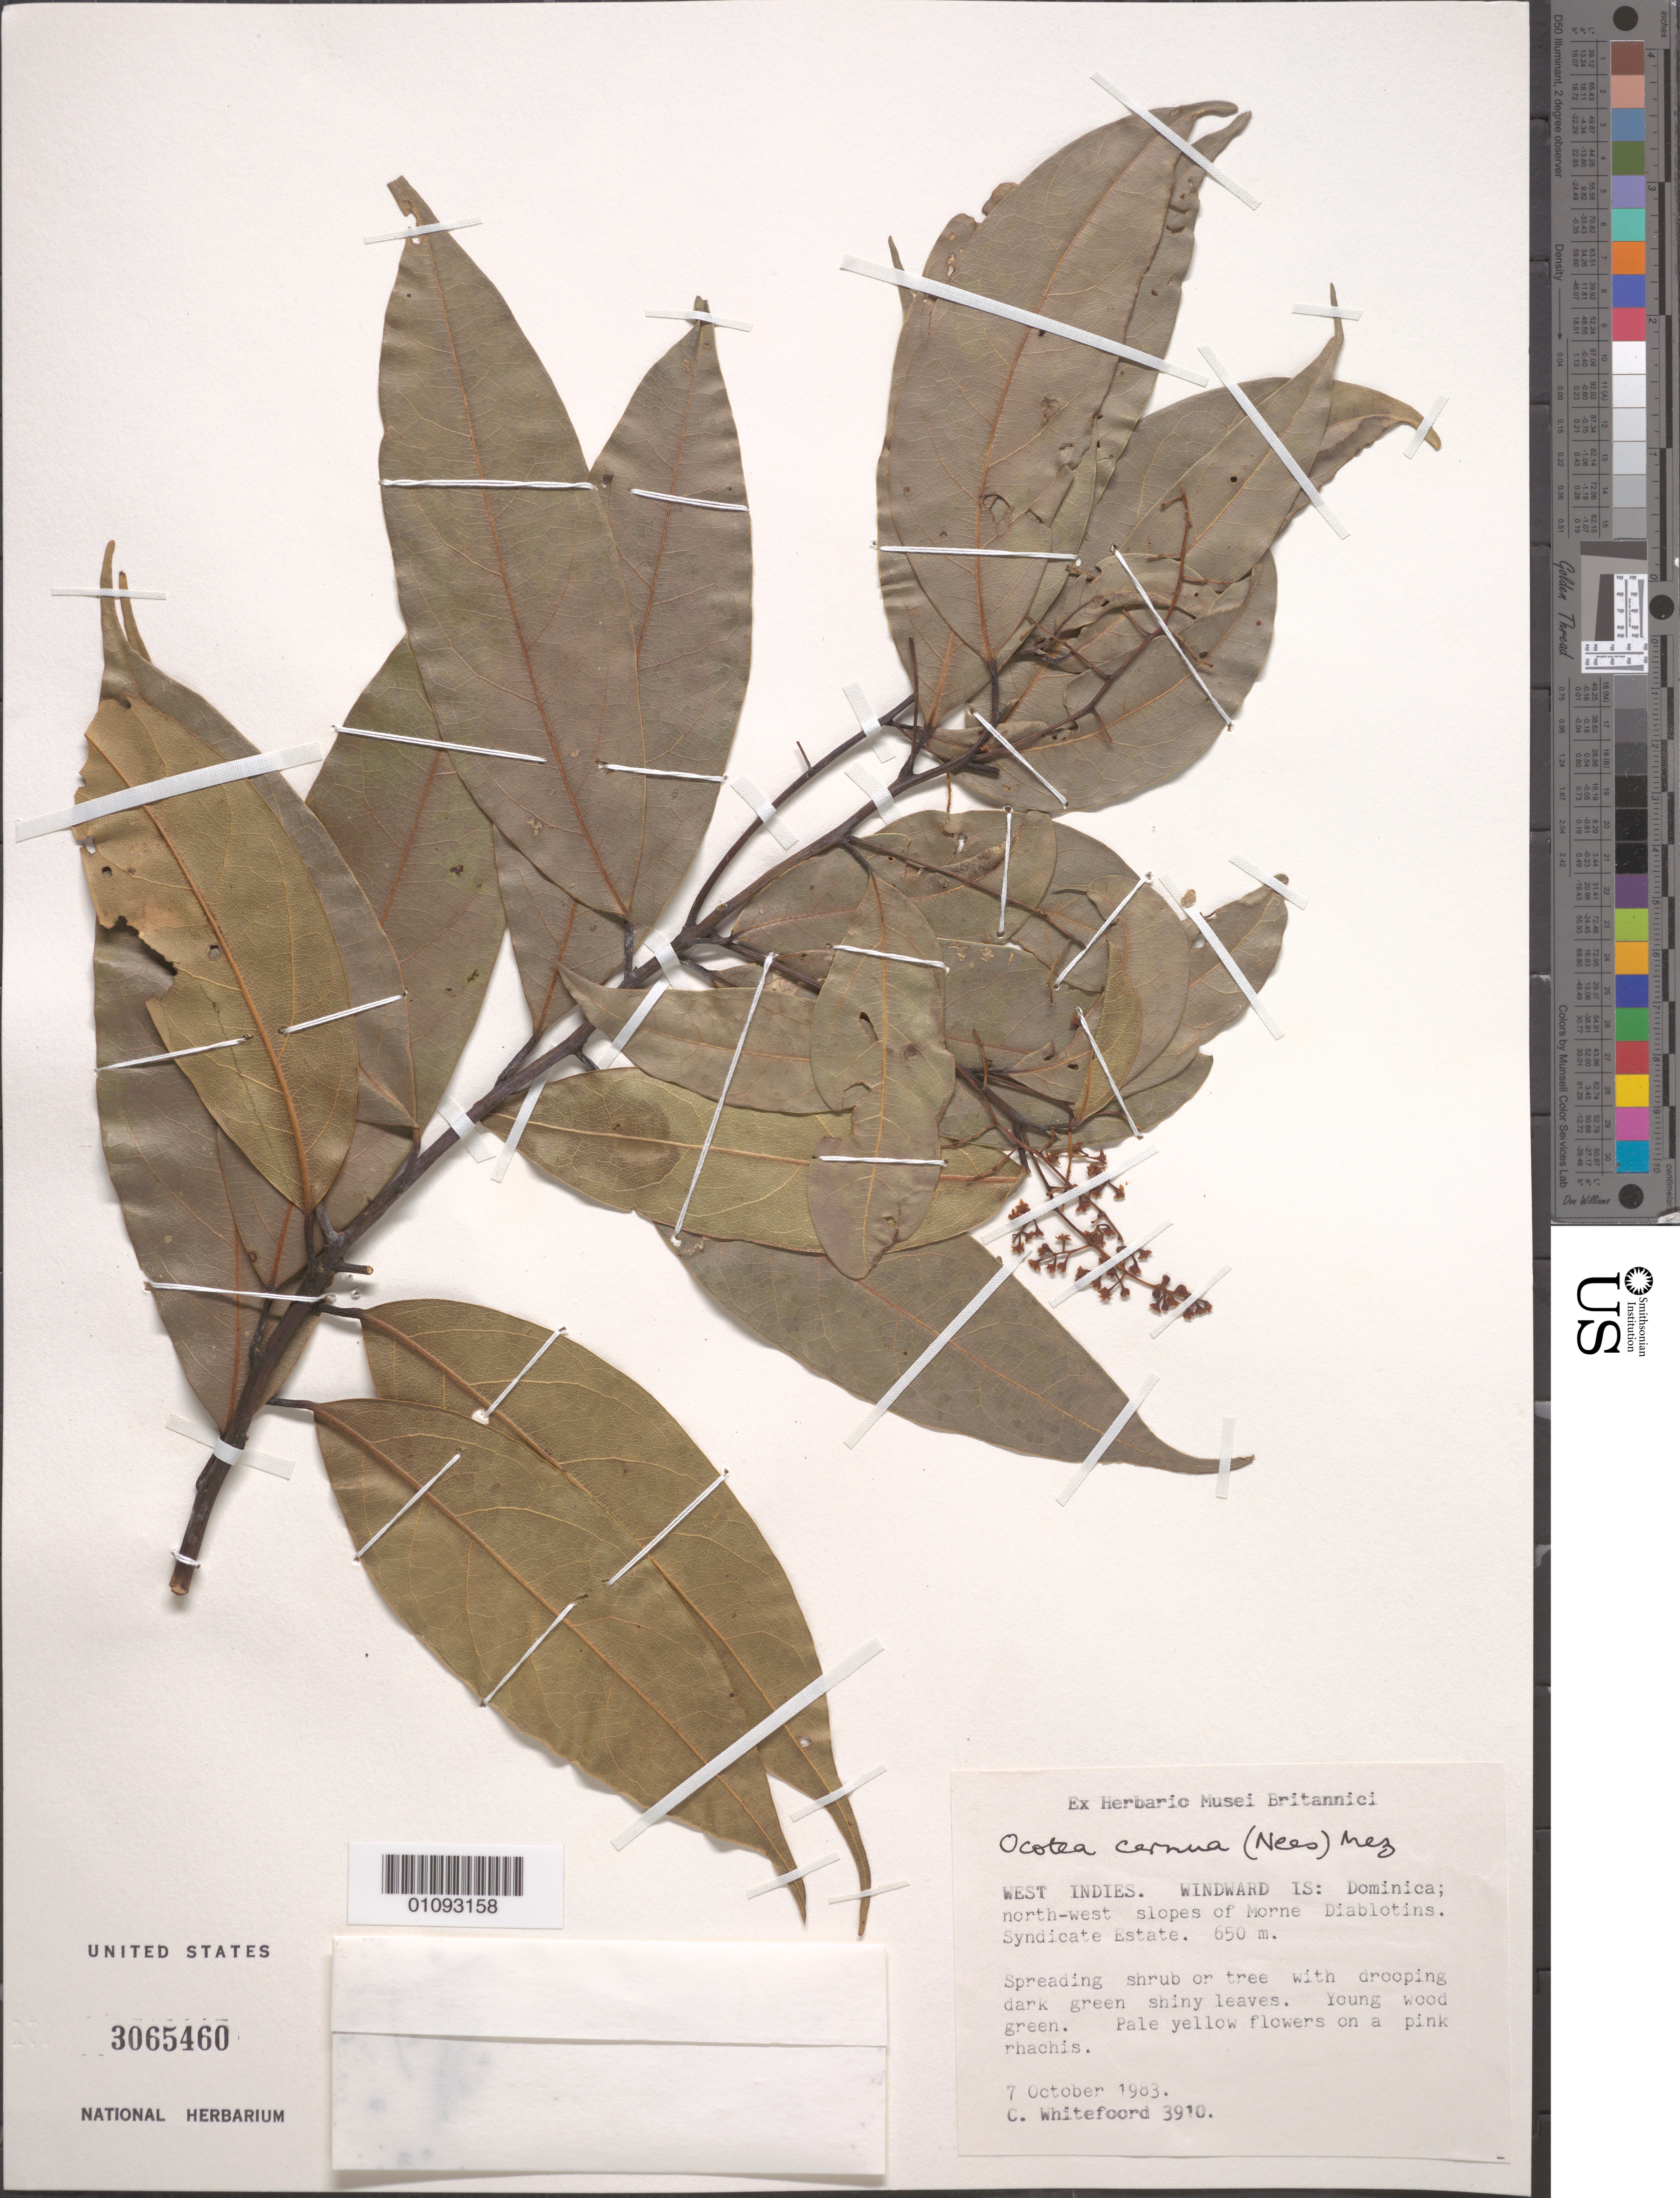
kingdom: Plantae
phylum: Tracheophyta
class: Magnoliopsida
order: Laurales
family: Lauraceae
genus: Ocotea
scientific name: Ocotea cernua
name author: (Nees) Mez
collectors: C. Whitefoord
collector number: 3910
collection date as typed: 07 Oct 1983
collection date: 1983-10-07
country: Dominica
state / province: St. John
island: Dominica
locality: NW slopes of Morne Diablotins, Syndicate Estate.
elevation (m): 650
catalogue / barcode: US 3065460